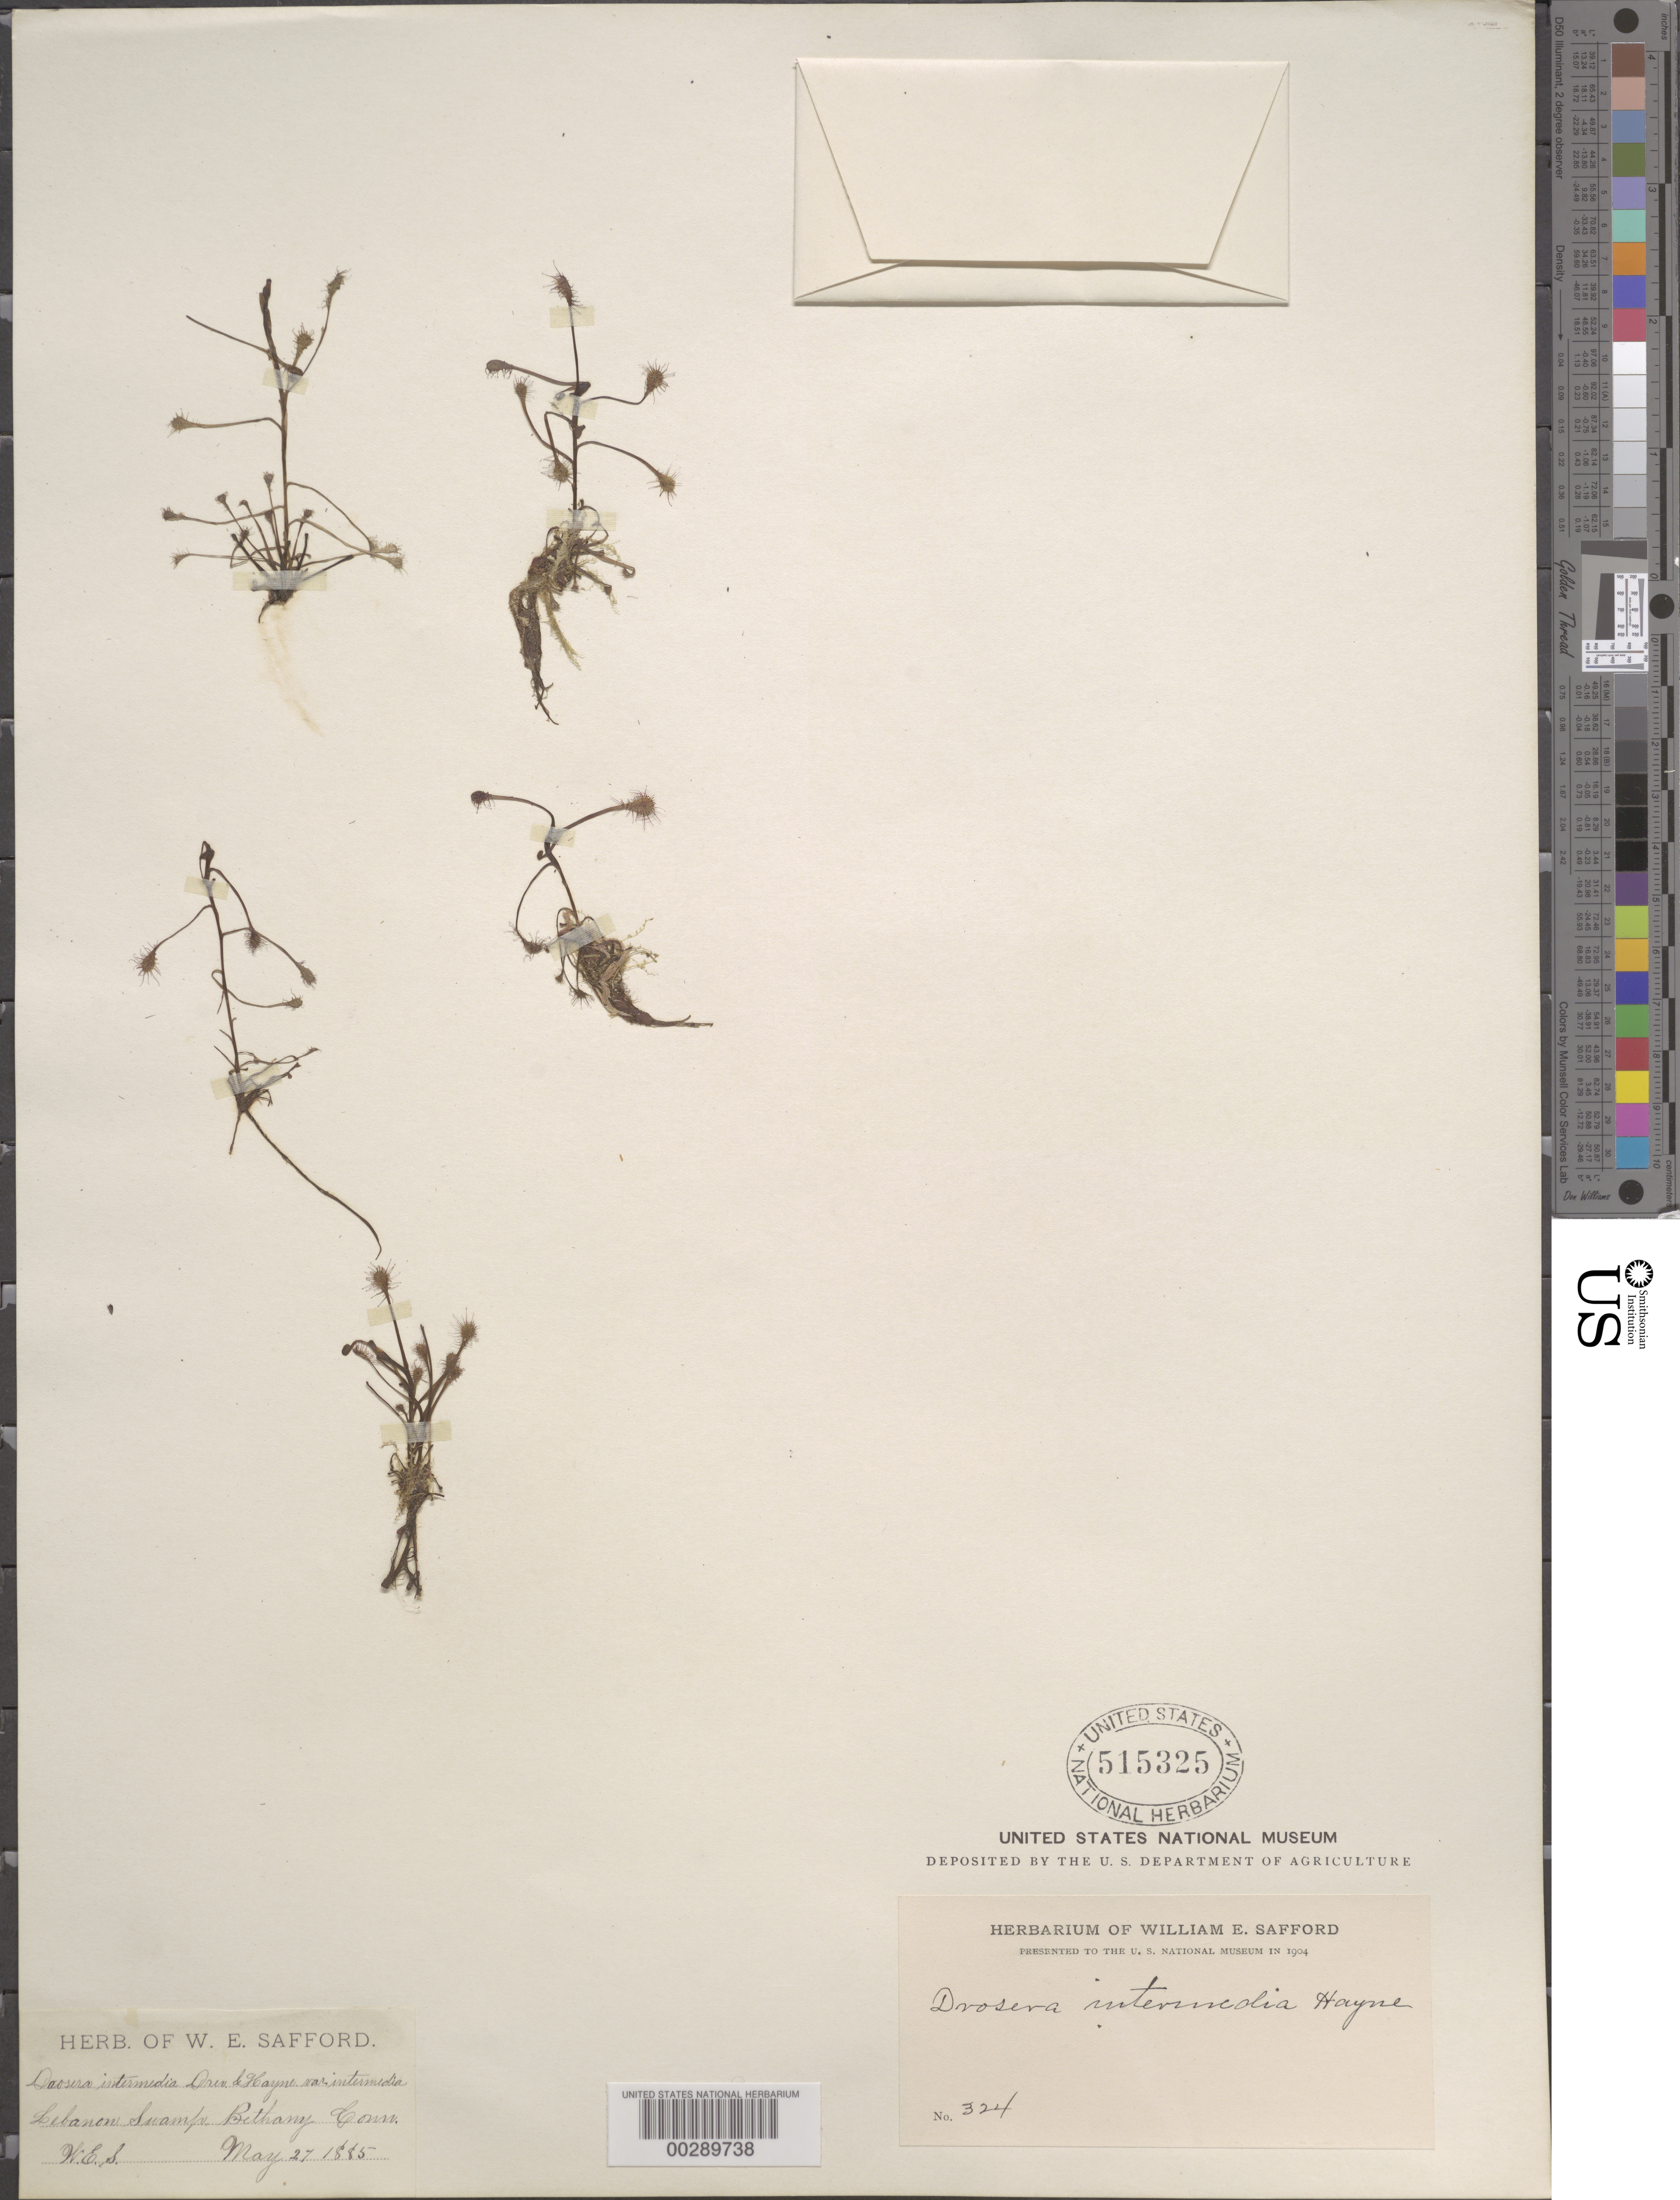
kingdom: Plantae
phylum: Tracheophyta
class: Magnoliopsida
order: Caryophyllales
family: Droseraceae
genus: Drosera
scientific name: Drosera intermedia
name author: Hayne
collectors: W. E. Safford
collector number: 324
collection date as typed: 27 May 1885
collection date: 1885-05-27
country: United States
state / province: Connecticut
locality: Bethany, lebanon swamp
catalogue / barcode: US 515325